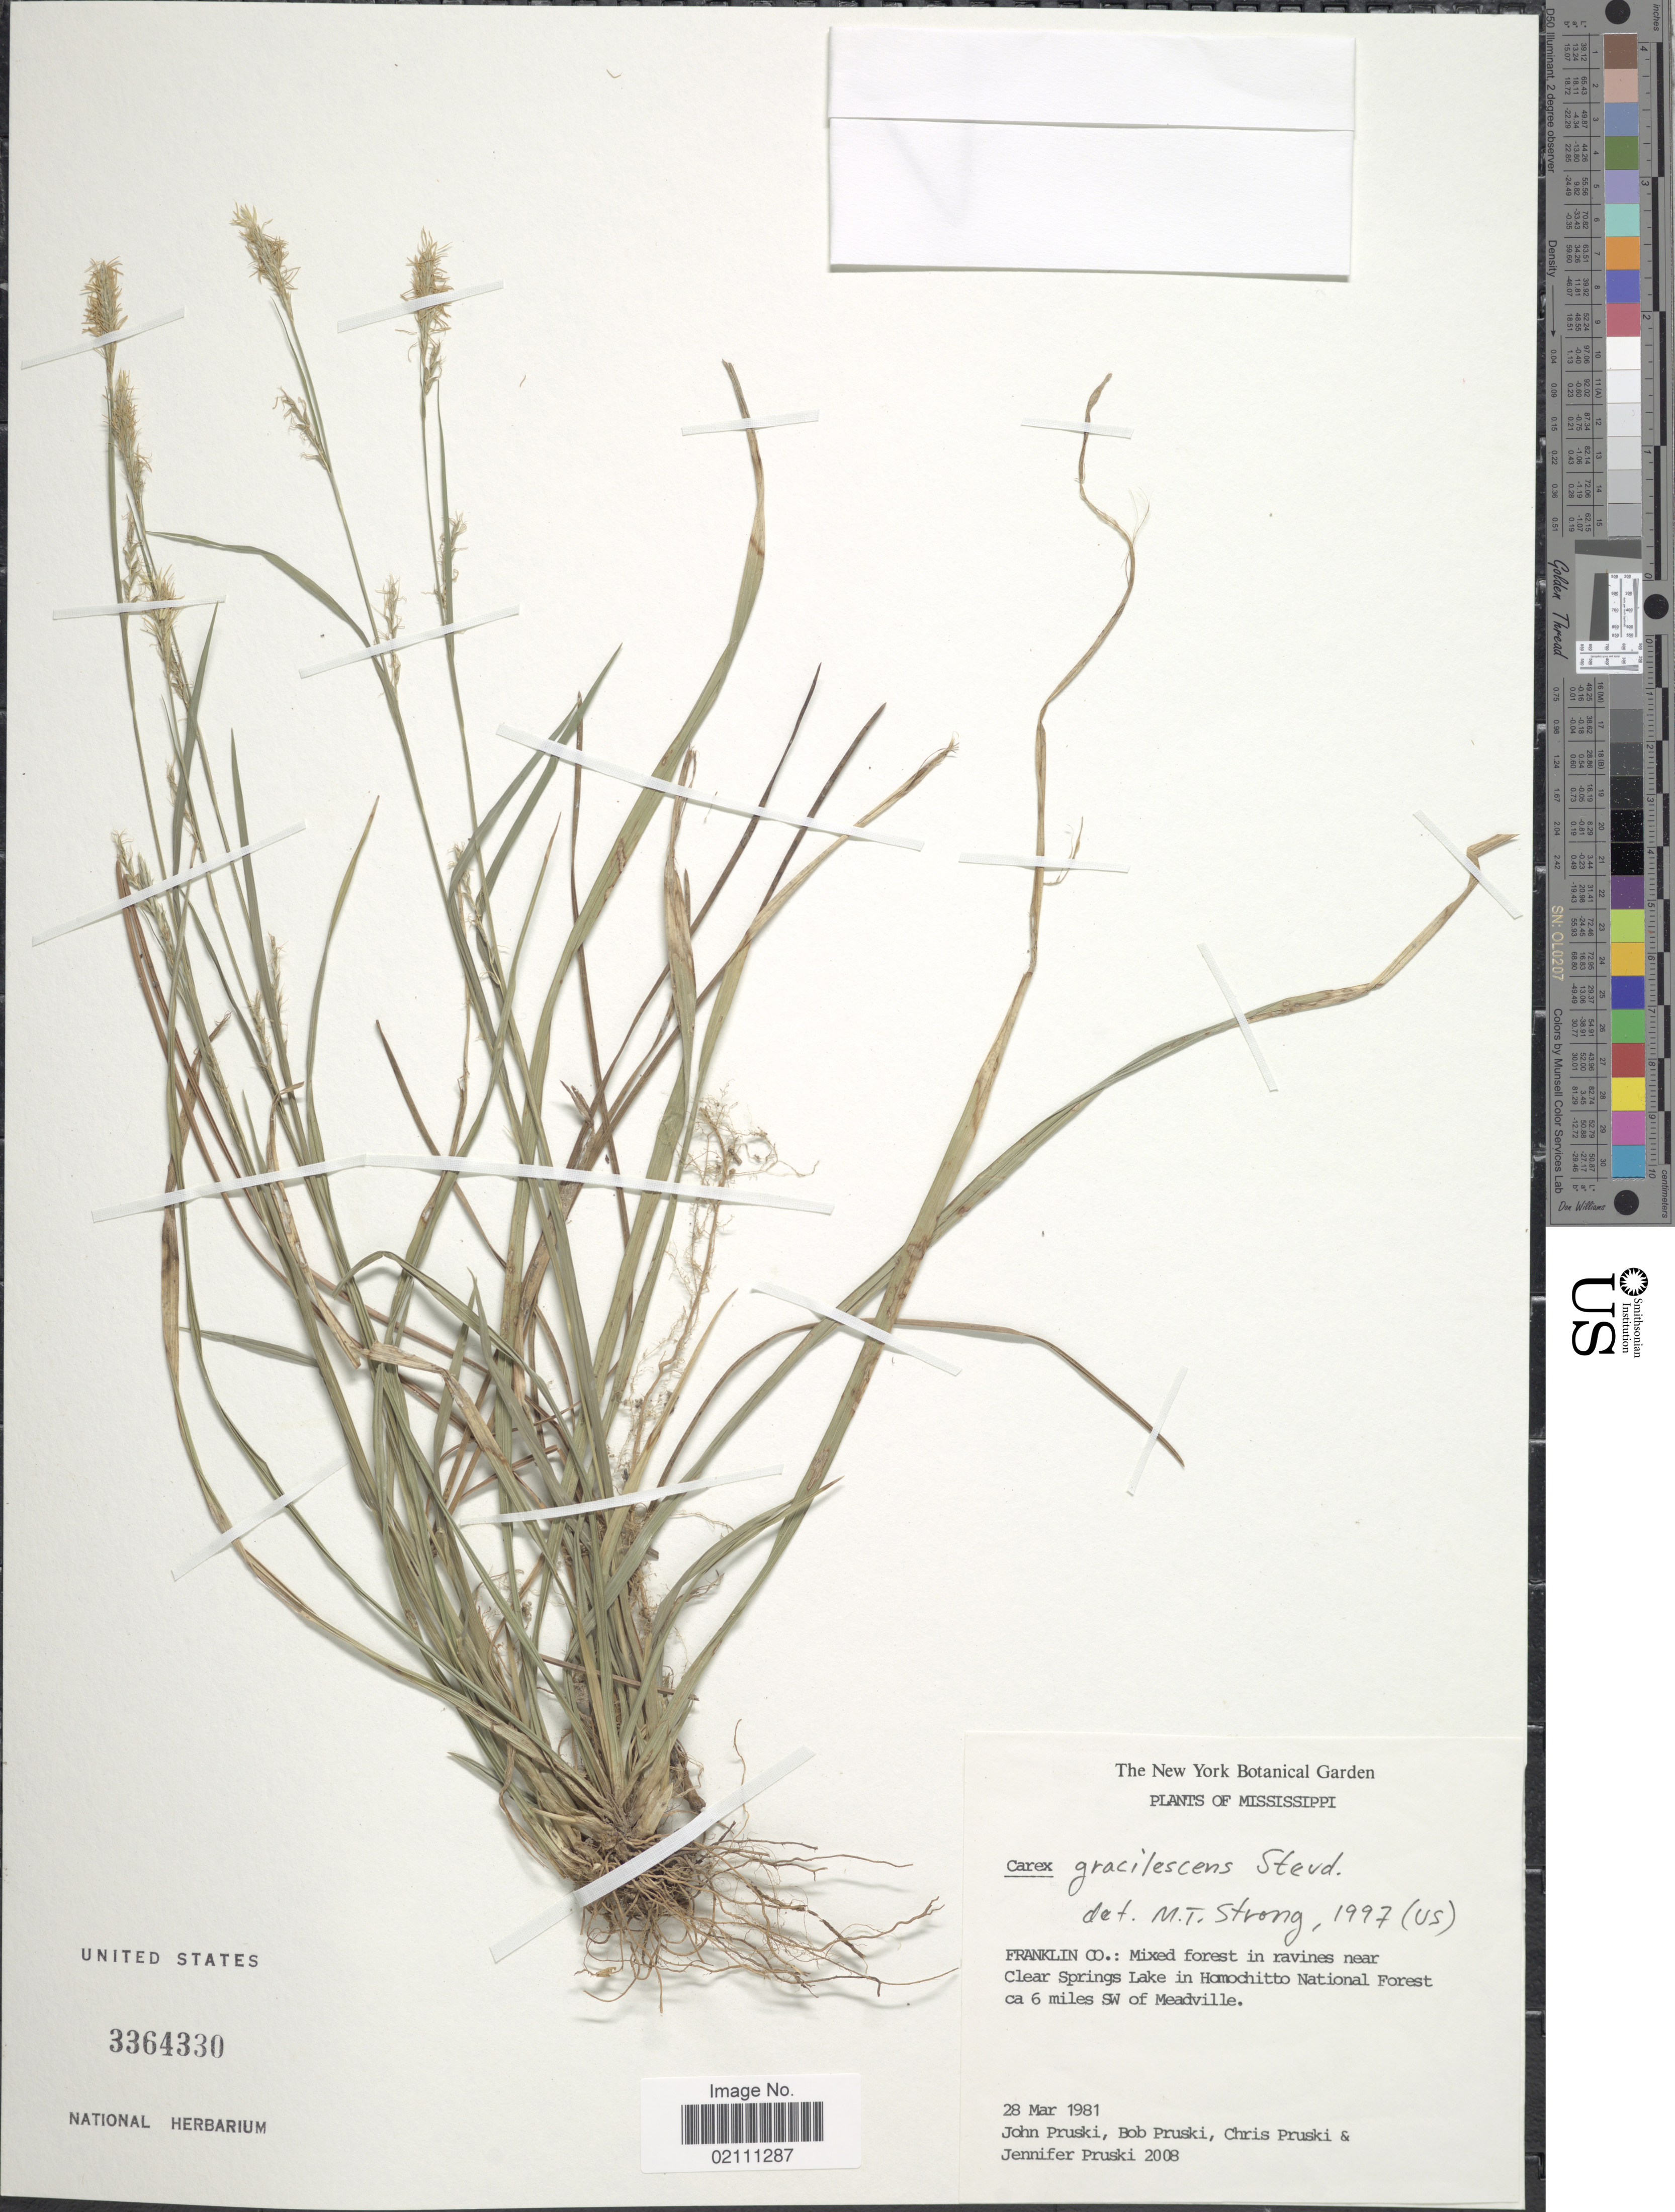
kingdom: Plantae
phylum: Tracheophyta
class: Liliopsida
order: Poales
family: Cyperaceae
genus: Carex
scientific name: Carex gracilescens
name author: Steud.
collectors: J. F. Pruski, B. Pruski, C. Pruski & J. F. Pruski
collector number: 2008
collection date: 1981-03-28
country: United States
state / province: Mississippi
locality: Franklin Co.: mixed forest in ravines near Clear Springs Lake in Homochitto National Forest ca 6 miles SW of Meadville.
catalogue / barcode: US 3364330